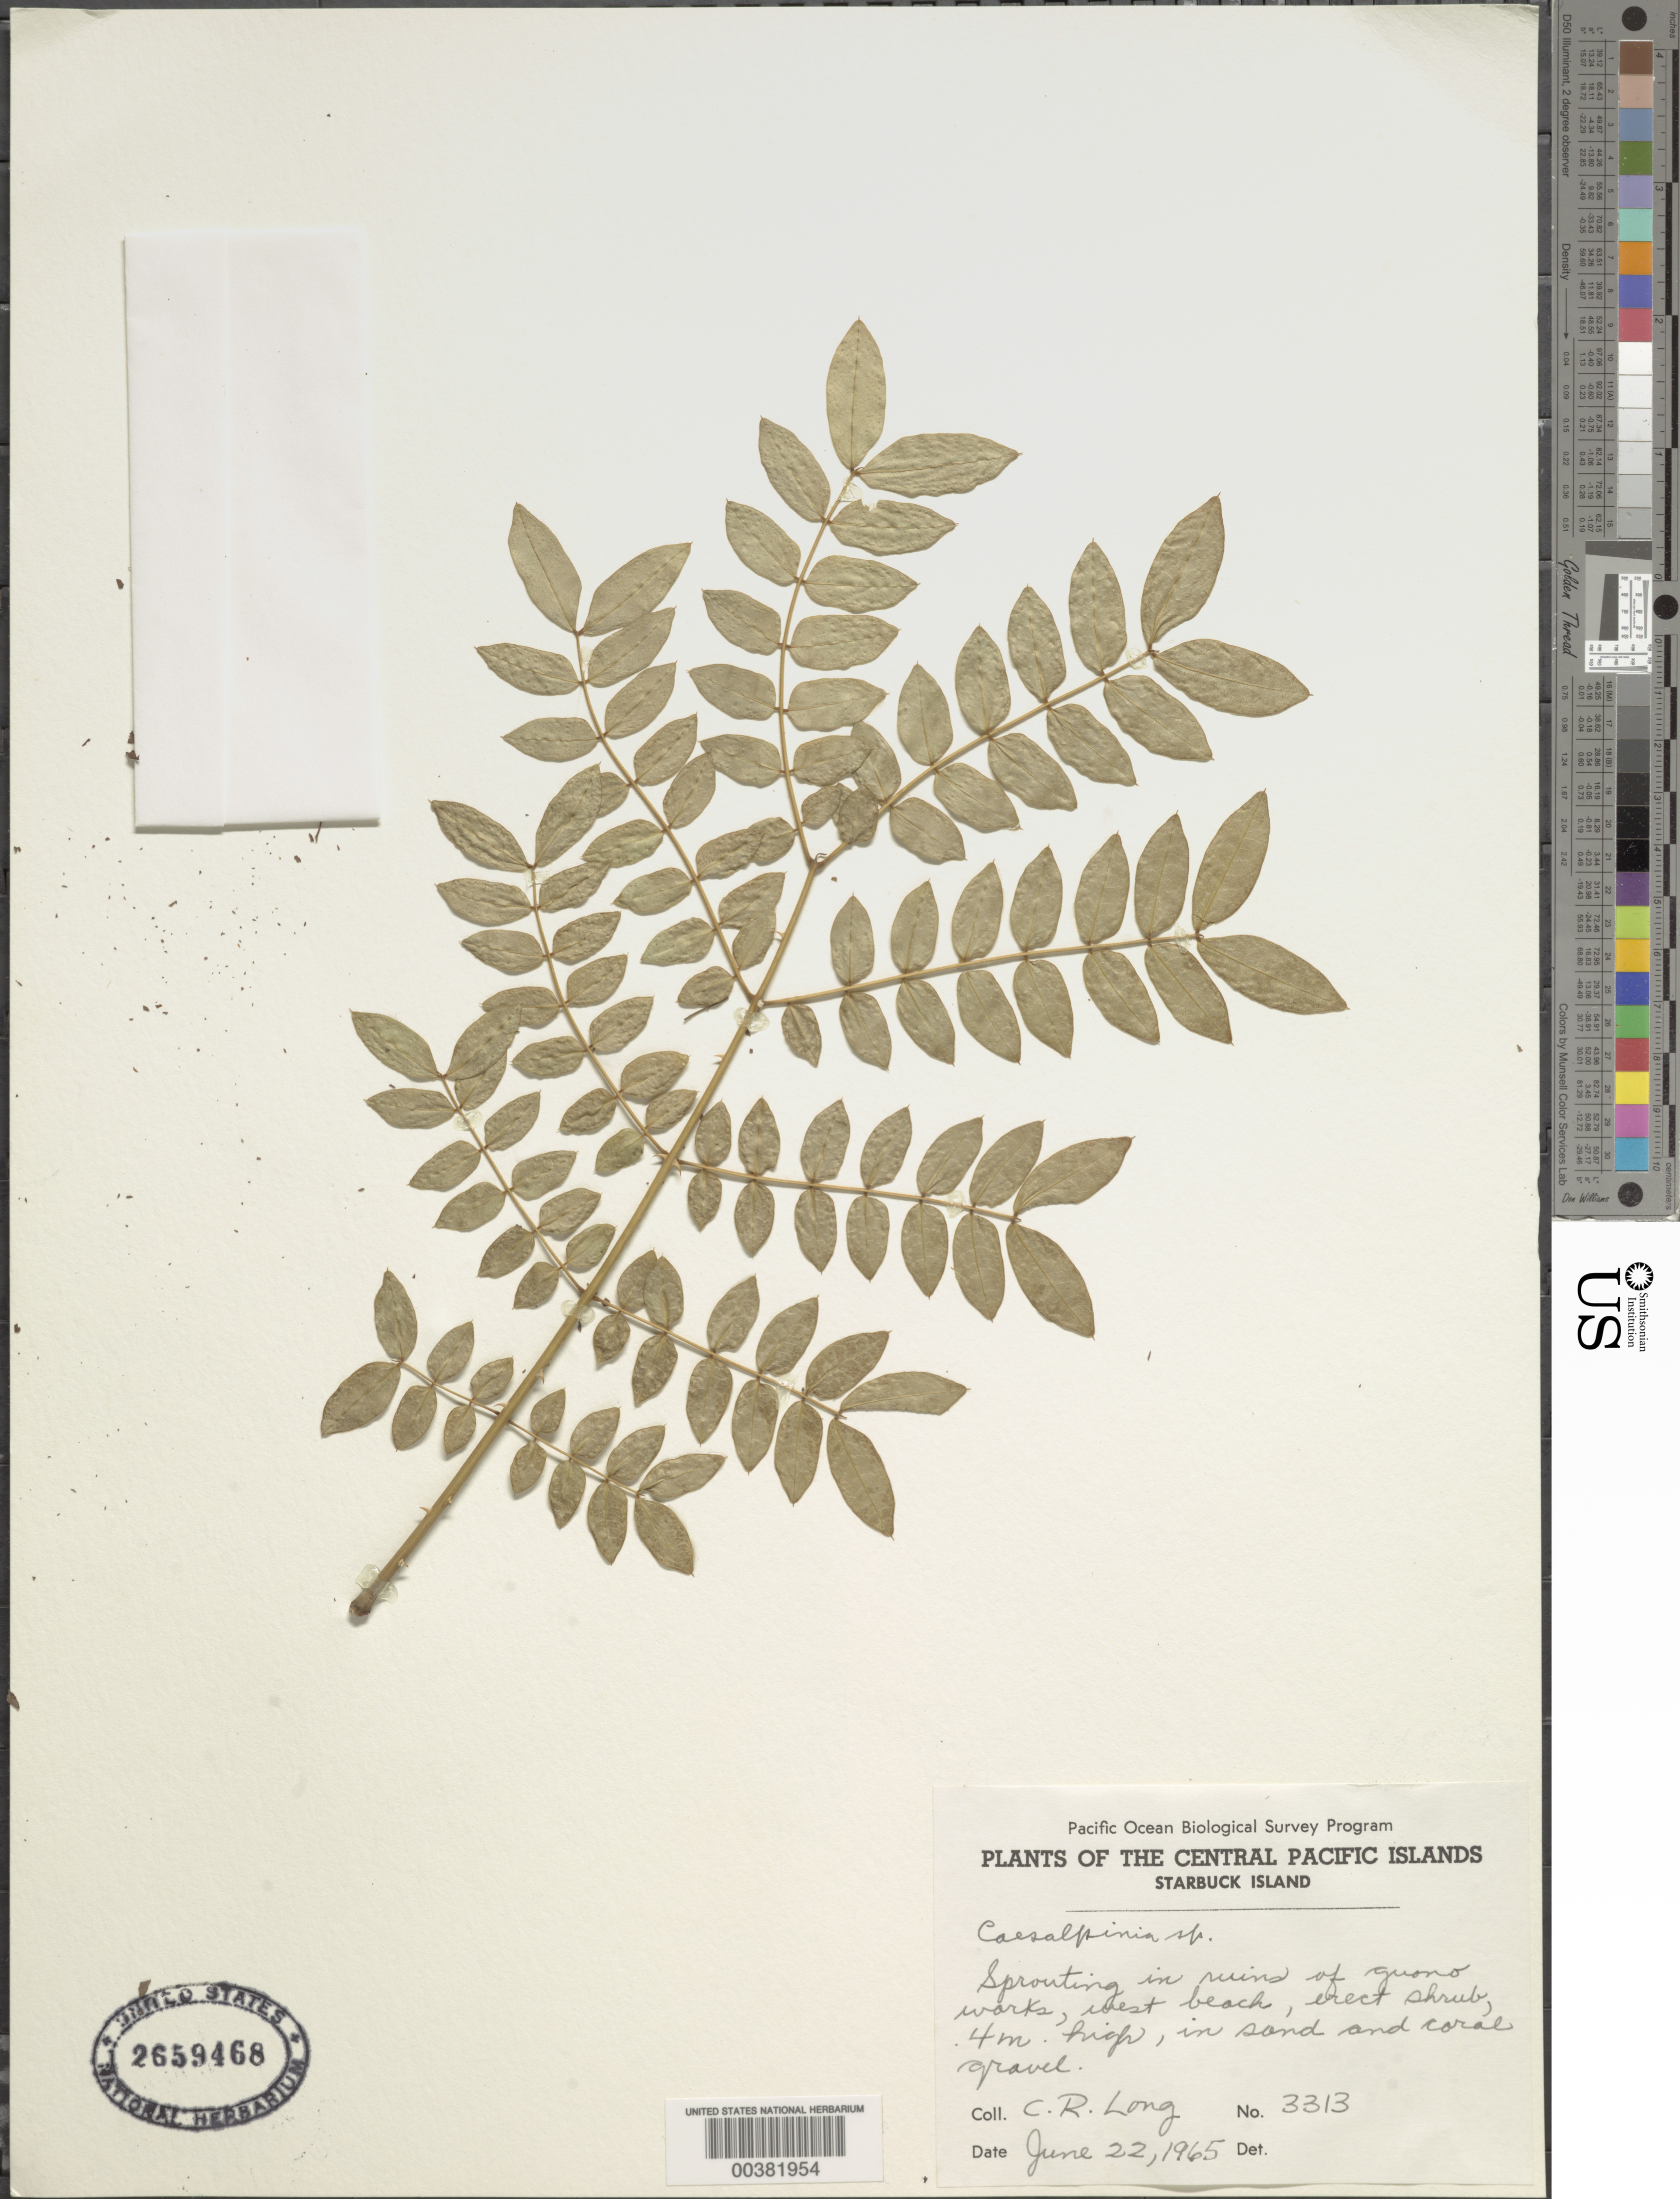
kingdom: Plantae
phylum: Tracheophyta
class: Magnoliopsida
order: Fabales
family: Fabaceae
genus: Caesalpinia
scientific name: Caesalpinia sp.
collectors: C. Long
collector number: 3313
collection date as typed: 22 Jun 1965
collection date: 1965-06-22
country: Kiribati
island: Starbuck I.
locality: In ruins of guano works, W beach [Line Is.]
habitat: In sand and coral gravel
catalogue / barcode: US 2659468